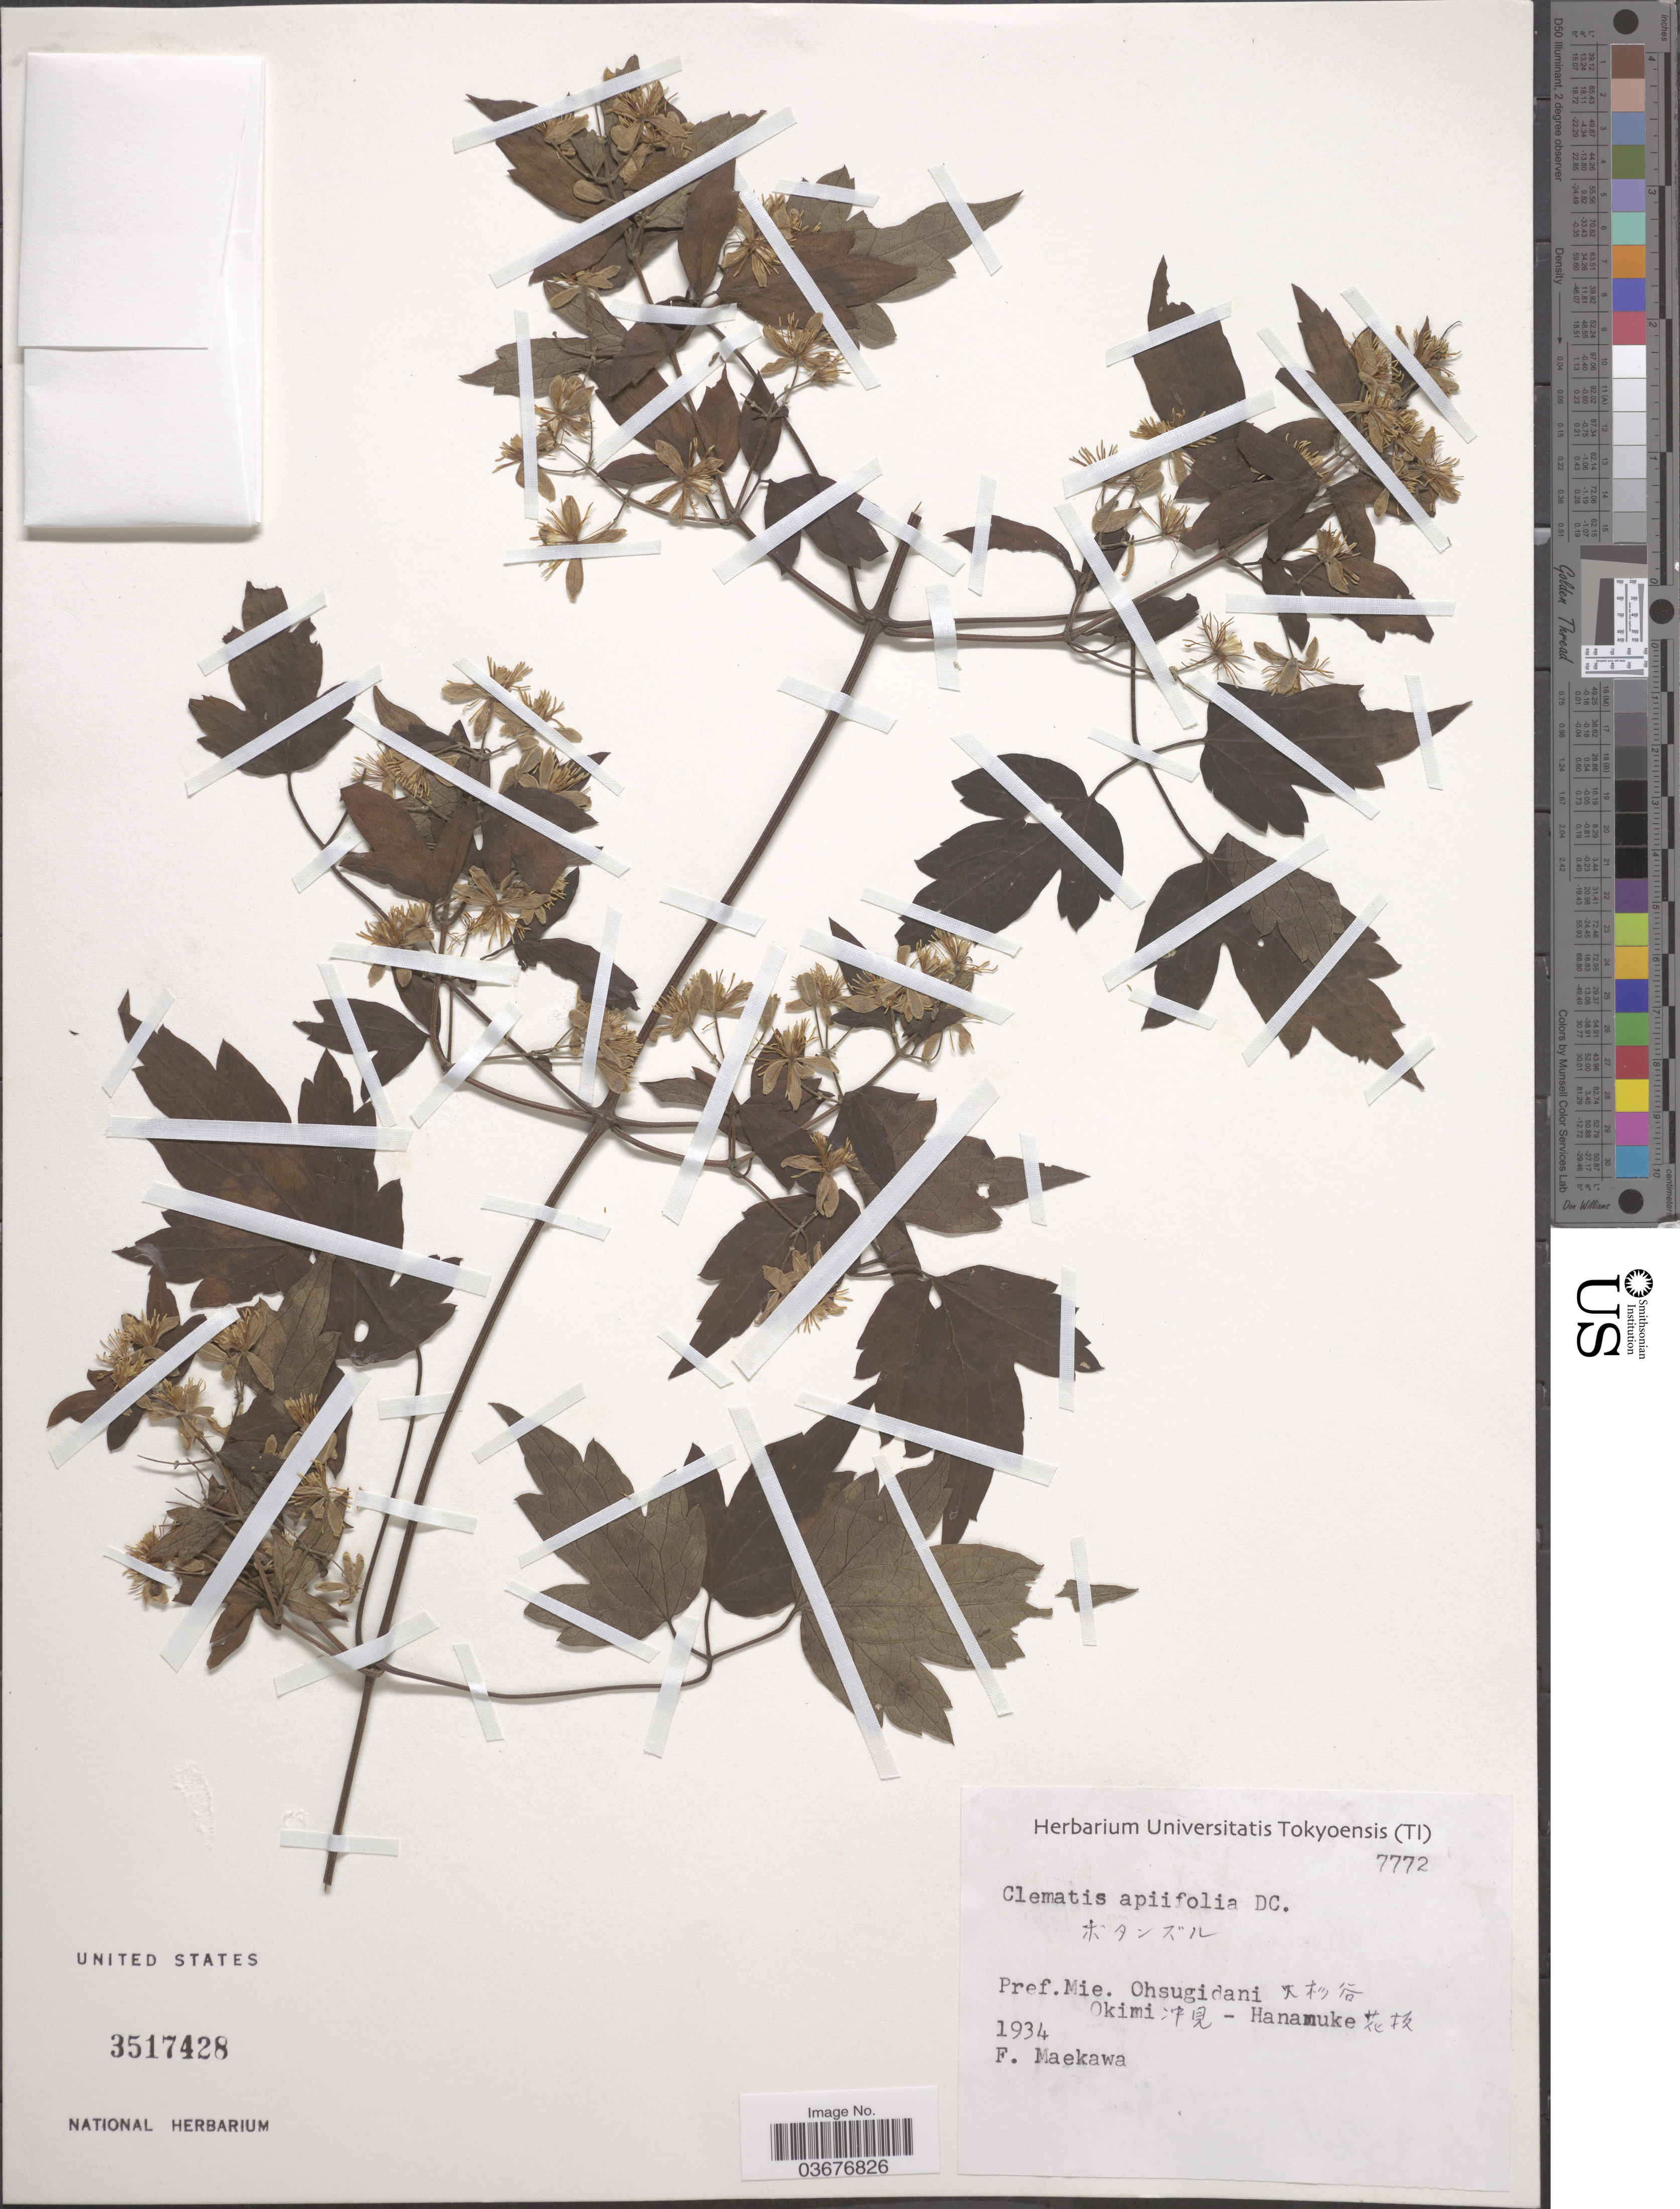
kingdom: Plantae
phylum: Tracheophyta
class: Magnoliopsida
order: Ranunculales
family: Ranunculaceae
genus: Clematis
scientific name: Clematis apiifolia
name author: DC.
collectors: F. Maekawa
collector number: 7772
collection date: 1934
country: Japan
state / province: Mie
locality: Pref. Mie. Ohsugidani [Foreign script]. Okimi [Foreign script] - Hanamuke [Foreign script].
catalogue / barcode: US 3517428